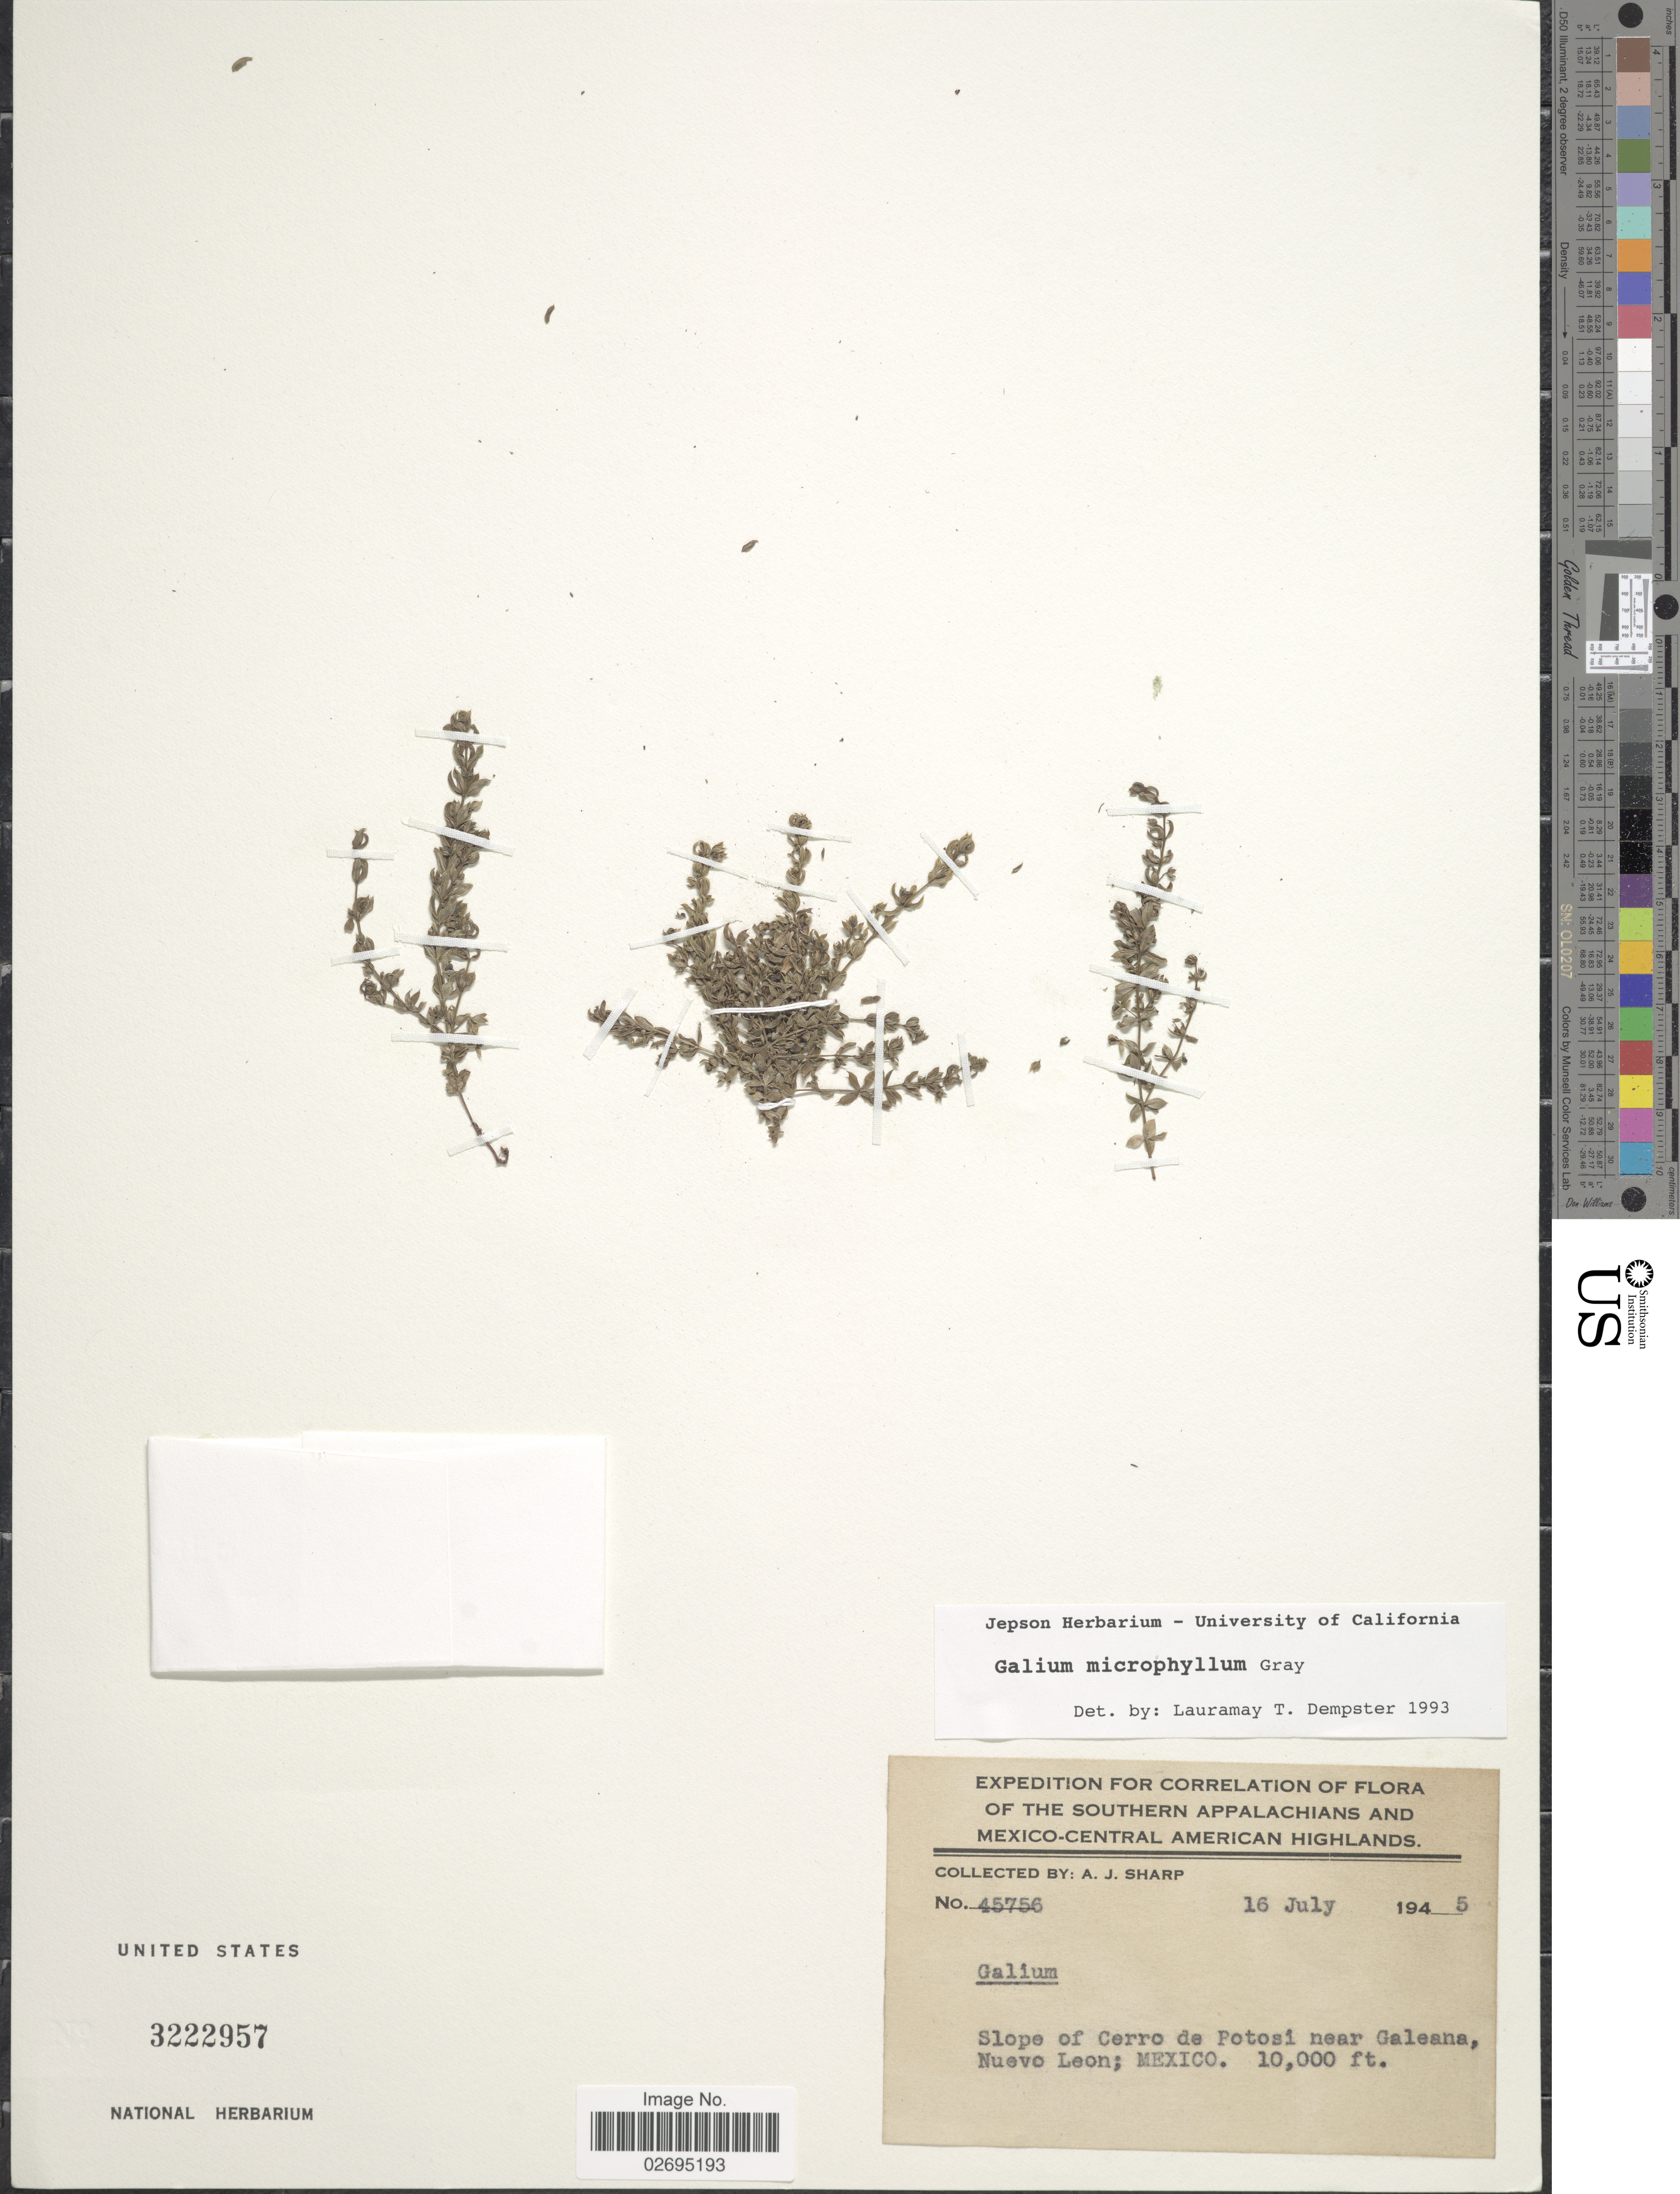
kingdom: Plantae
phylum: Tracheophyta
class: Magnoliopsida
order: Gentianales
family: Rubiaceae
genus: Galium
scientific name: Galium microphyllum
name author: A. Gray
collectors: A. J. Sharp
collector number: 45756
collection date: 1945-07-16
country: Mexico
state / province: Nuevo León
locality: Southern Appalachians and Mexico-Central American Highlands. Slope of Cerro de Potosi near Galeana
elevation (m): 3048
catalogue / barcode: US 3222957